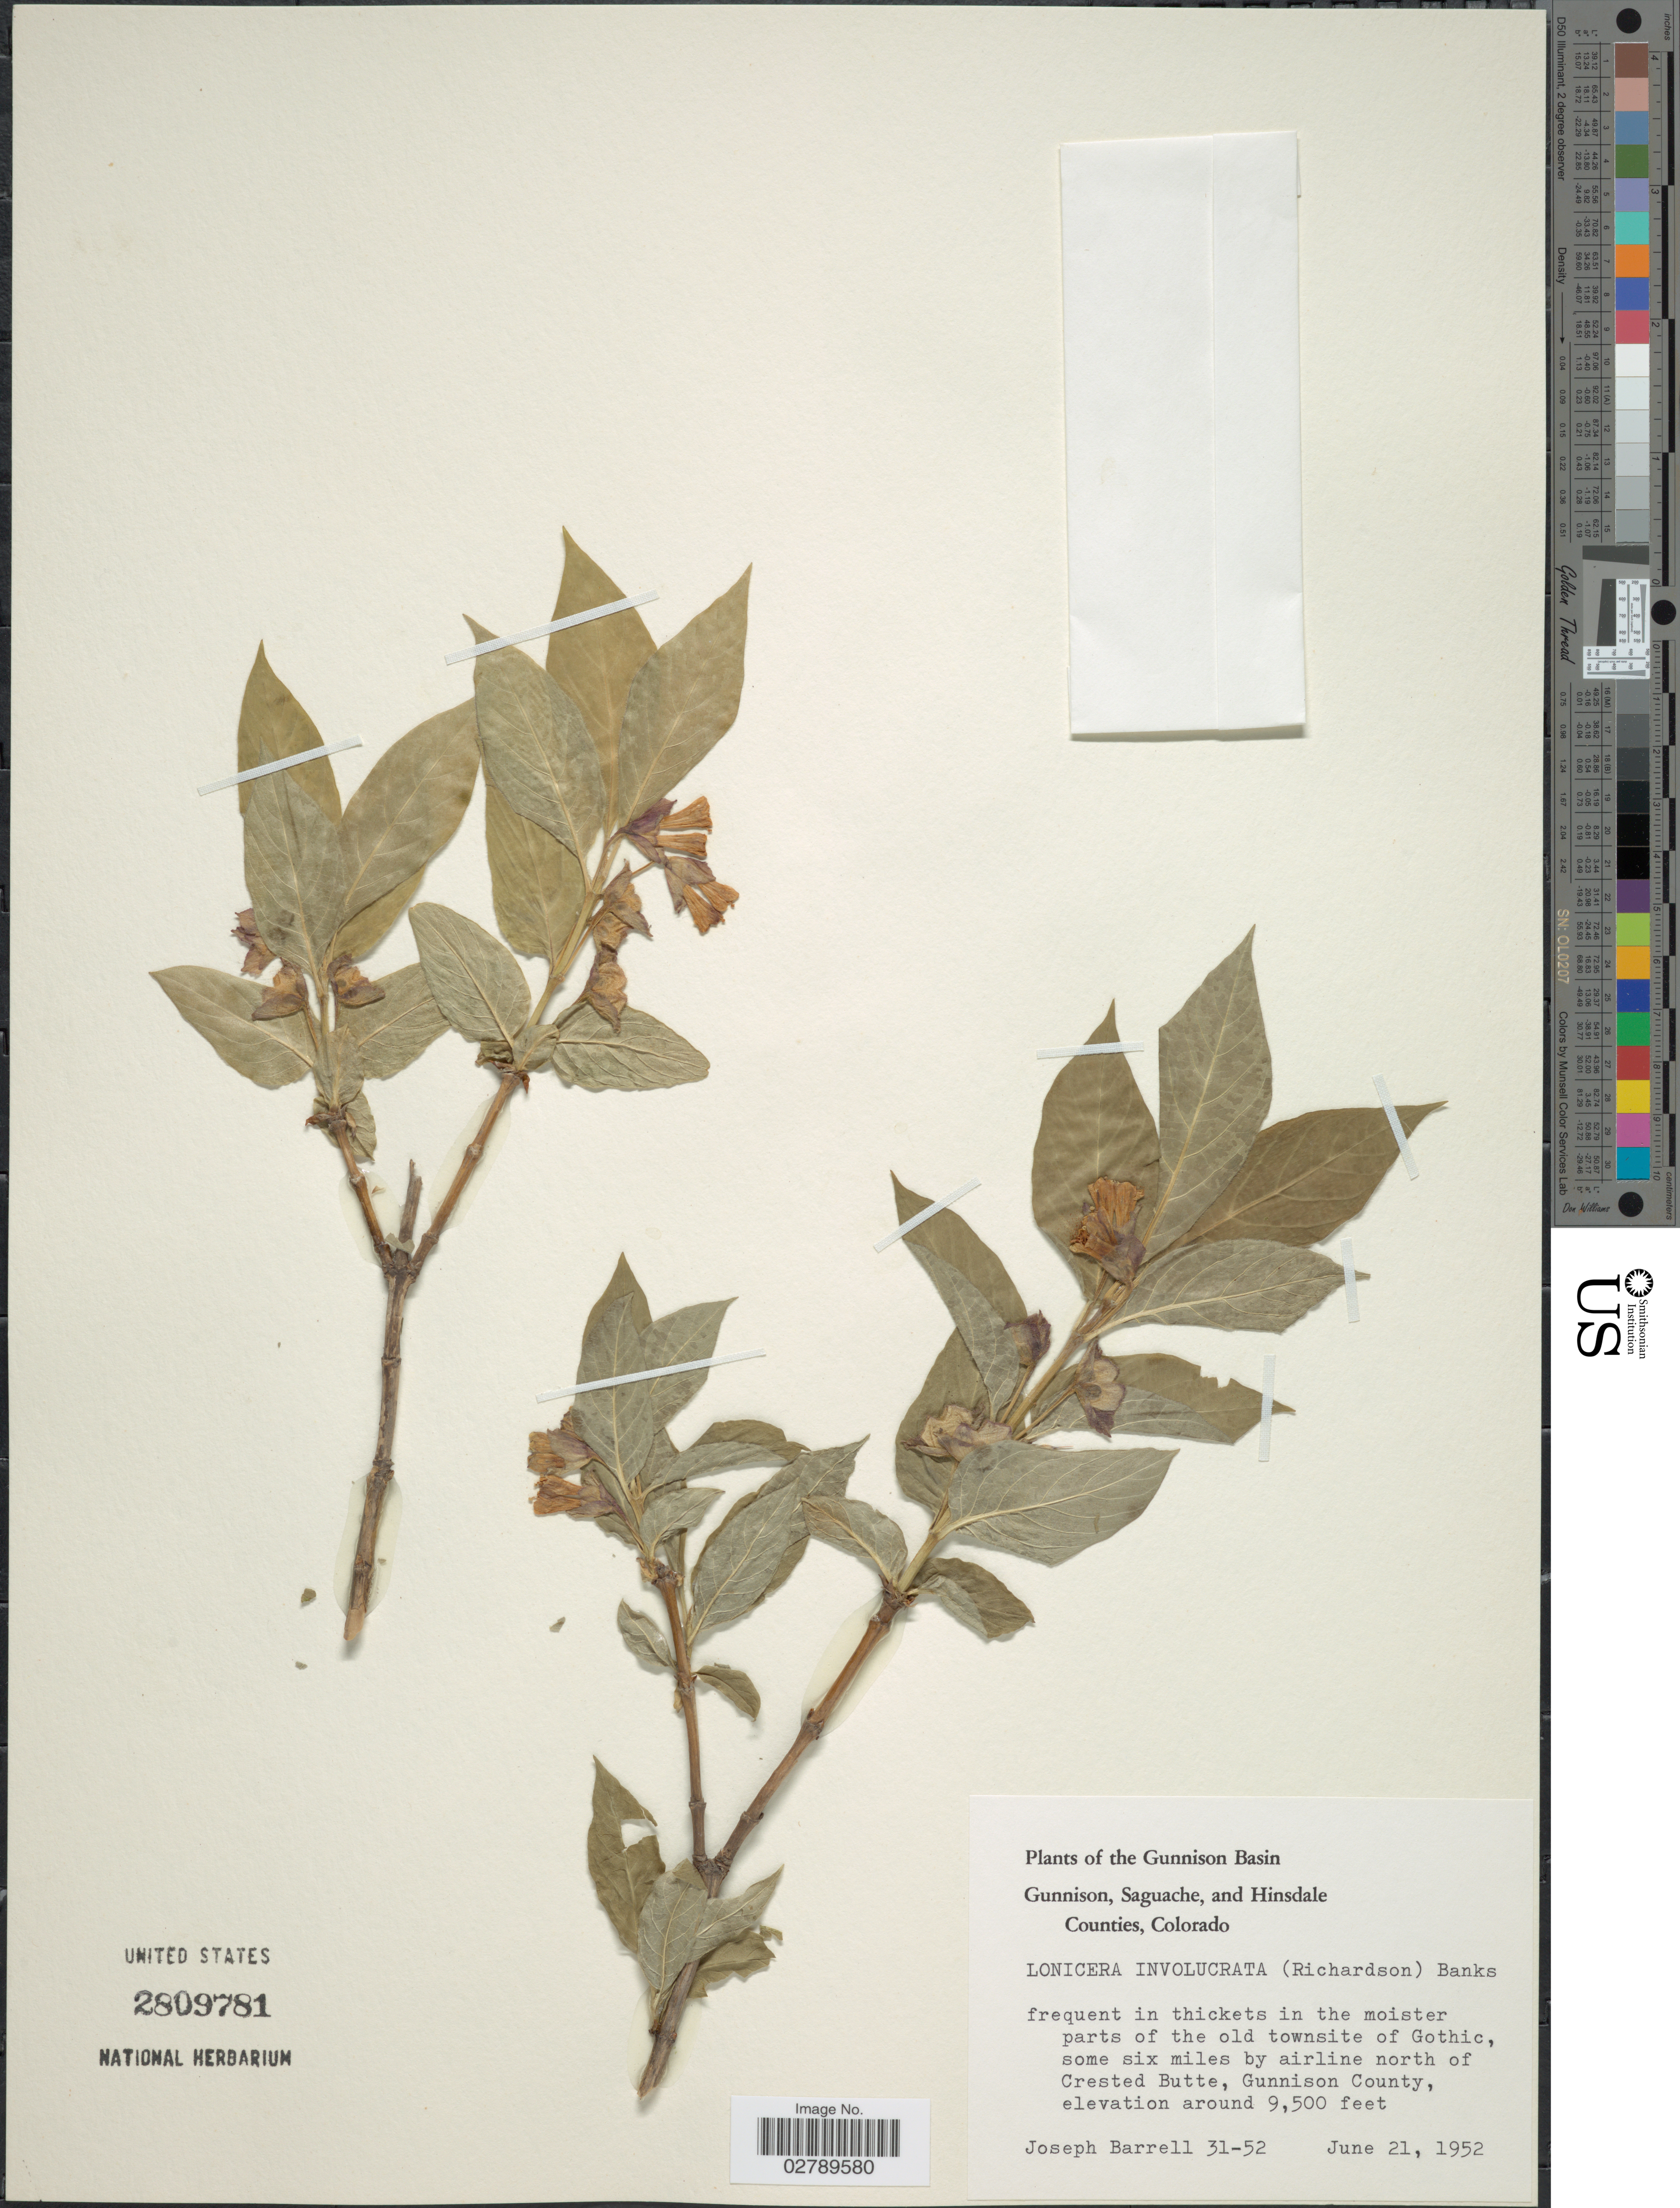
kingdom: Plantae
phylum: Tracheophyta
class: Magnoliopsida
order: Dipsacales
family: Caprifoliaceae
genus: Lonicera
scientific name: Lonicera involucrata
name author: (Richardson) Banks ex Spreng.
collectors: J. Barrell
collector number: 31-52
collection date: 1952-06-21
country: United States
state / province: Colorado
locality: Frequent in thickets in the moister parts of the old townsite of Gothic, some six miles by airline north of Crested Butte, Gunnison County.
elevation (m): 2896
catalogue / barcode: US 2809781